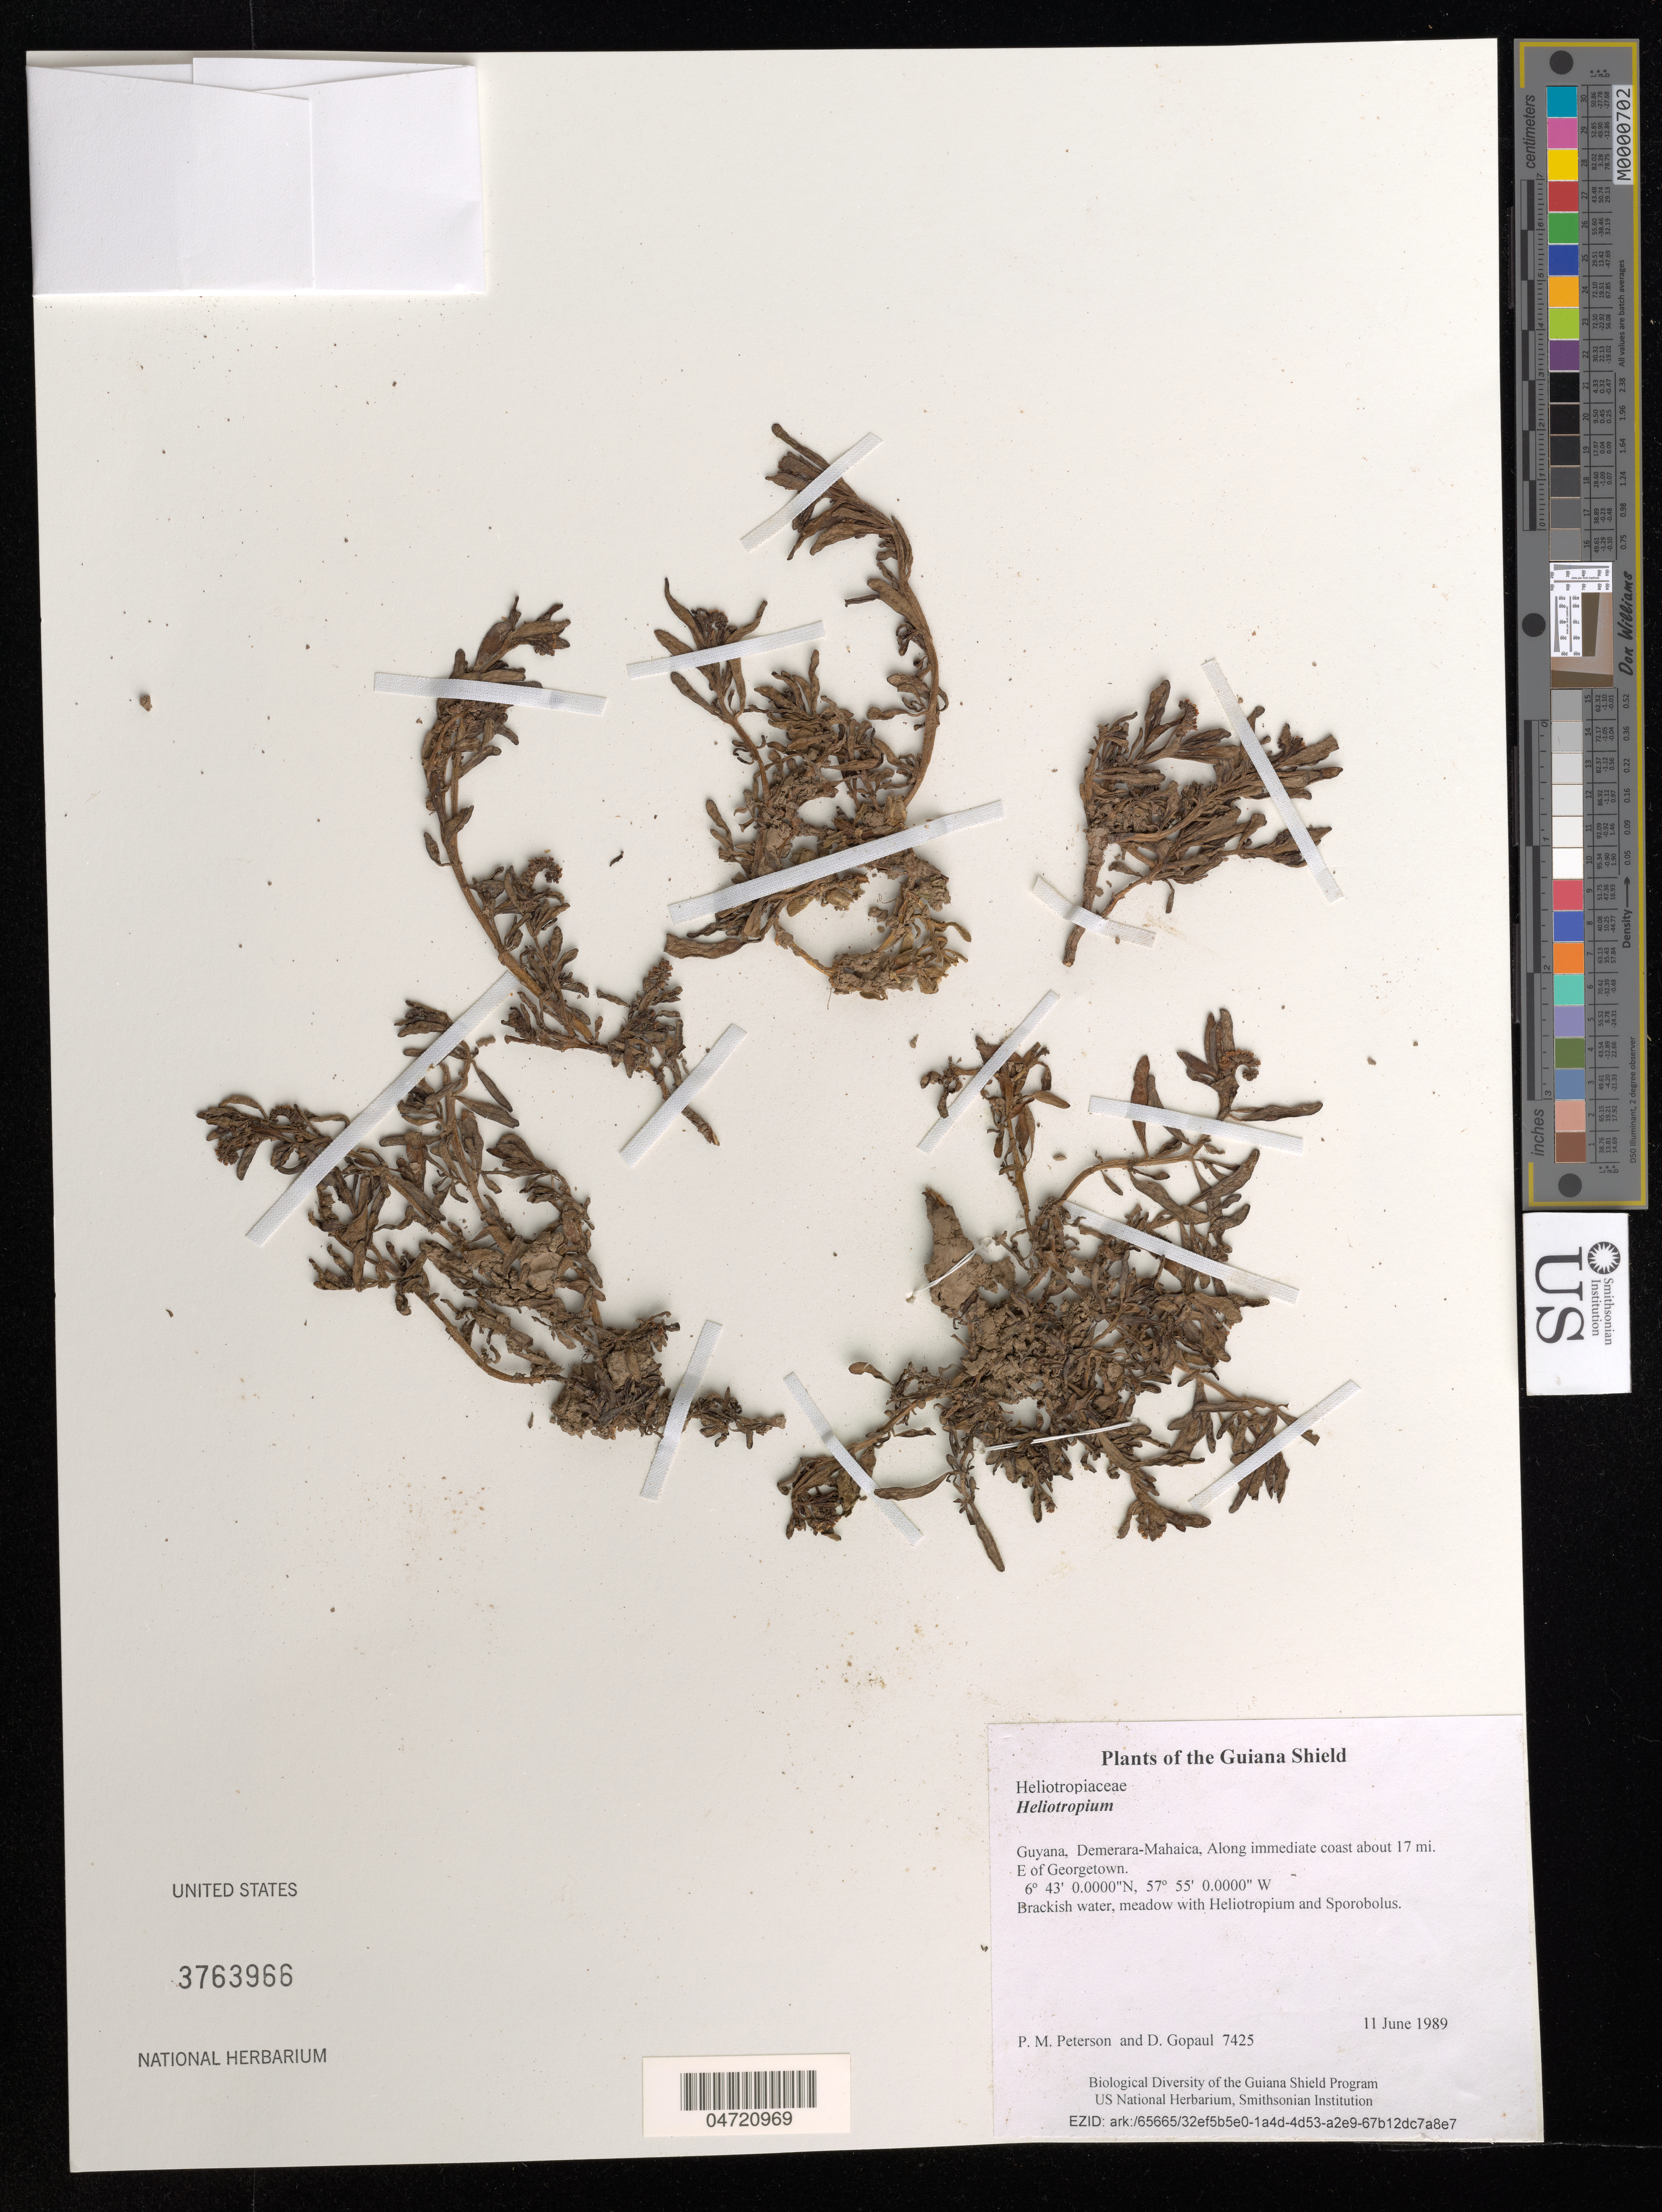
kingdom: Plantae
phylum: Tracheophyta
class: Magnoliopsida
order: Boraginales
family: Heliotropiaceae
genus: Heliotropium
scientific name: Heliotropium sp.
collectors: P. M. Peterson & D. Gopaul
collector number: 7425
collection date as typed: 11 June 1989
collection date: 1989-06-11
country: Guyana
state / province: Demerara-Mahaica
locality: Along immediate coast about 17 mi. E of Georgetown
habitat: Brackish water, meadow with Heliotropium and Sporobolus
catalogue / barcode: US 3763966